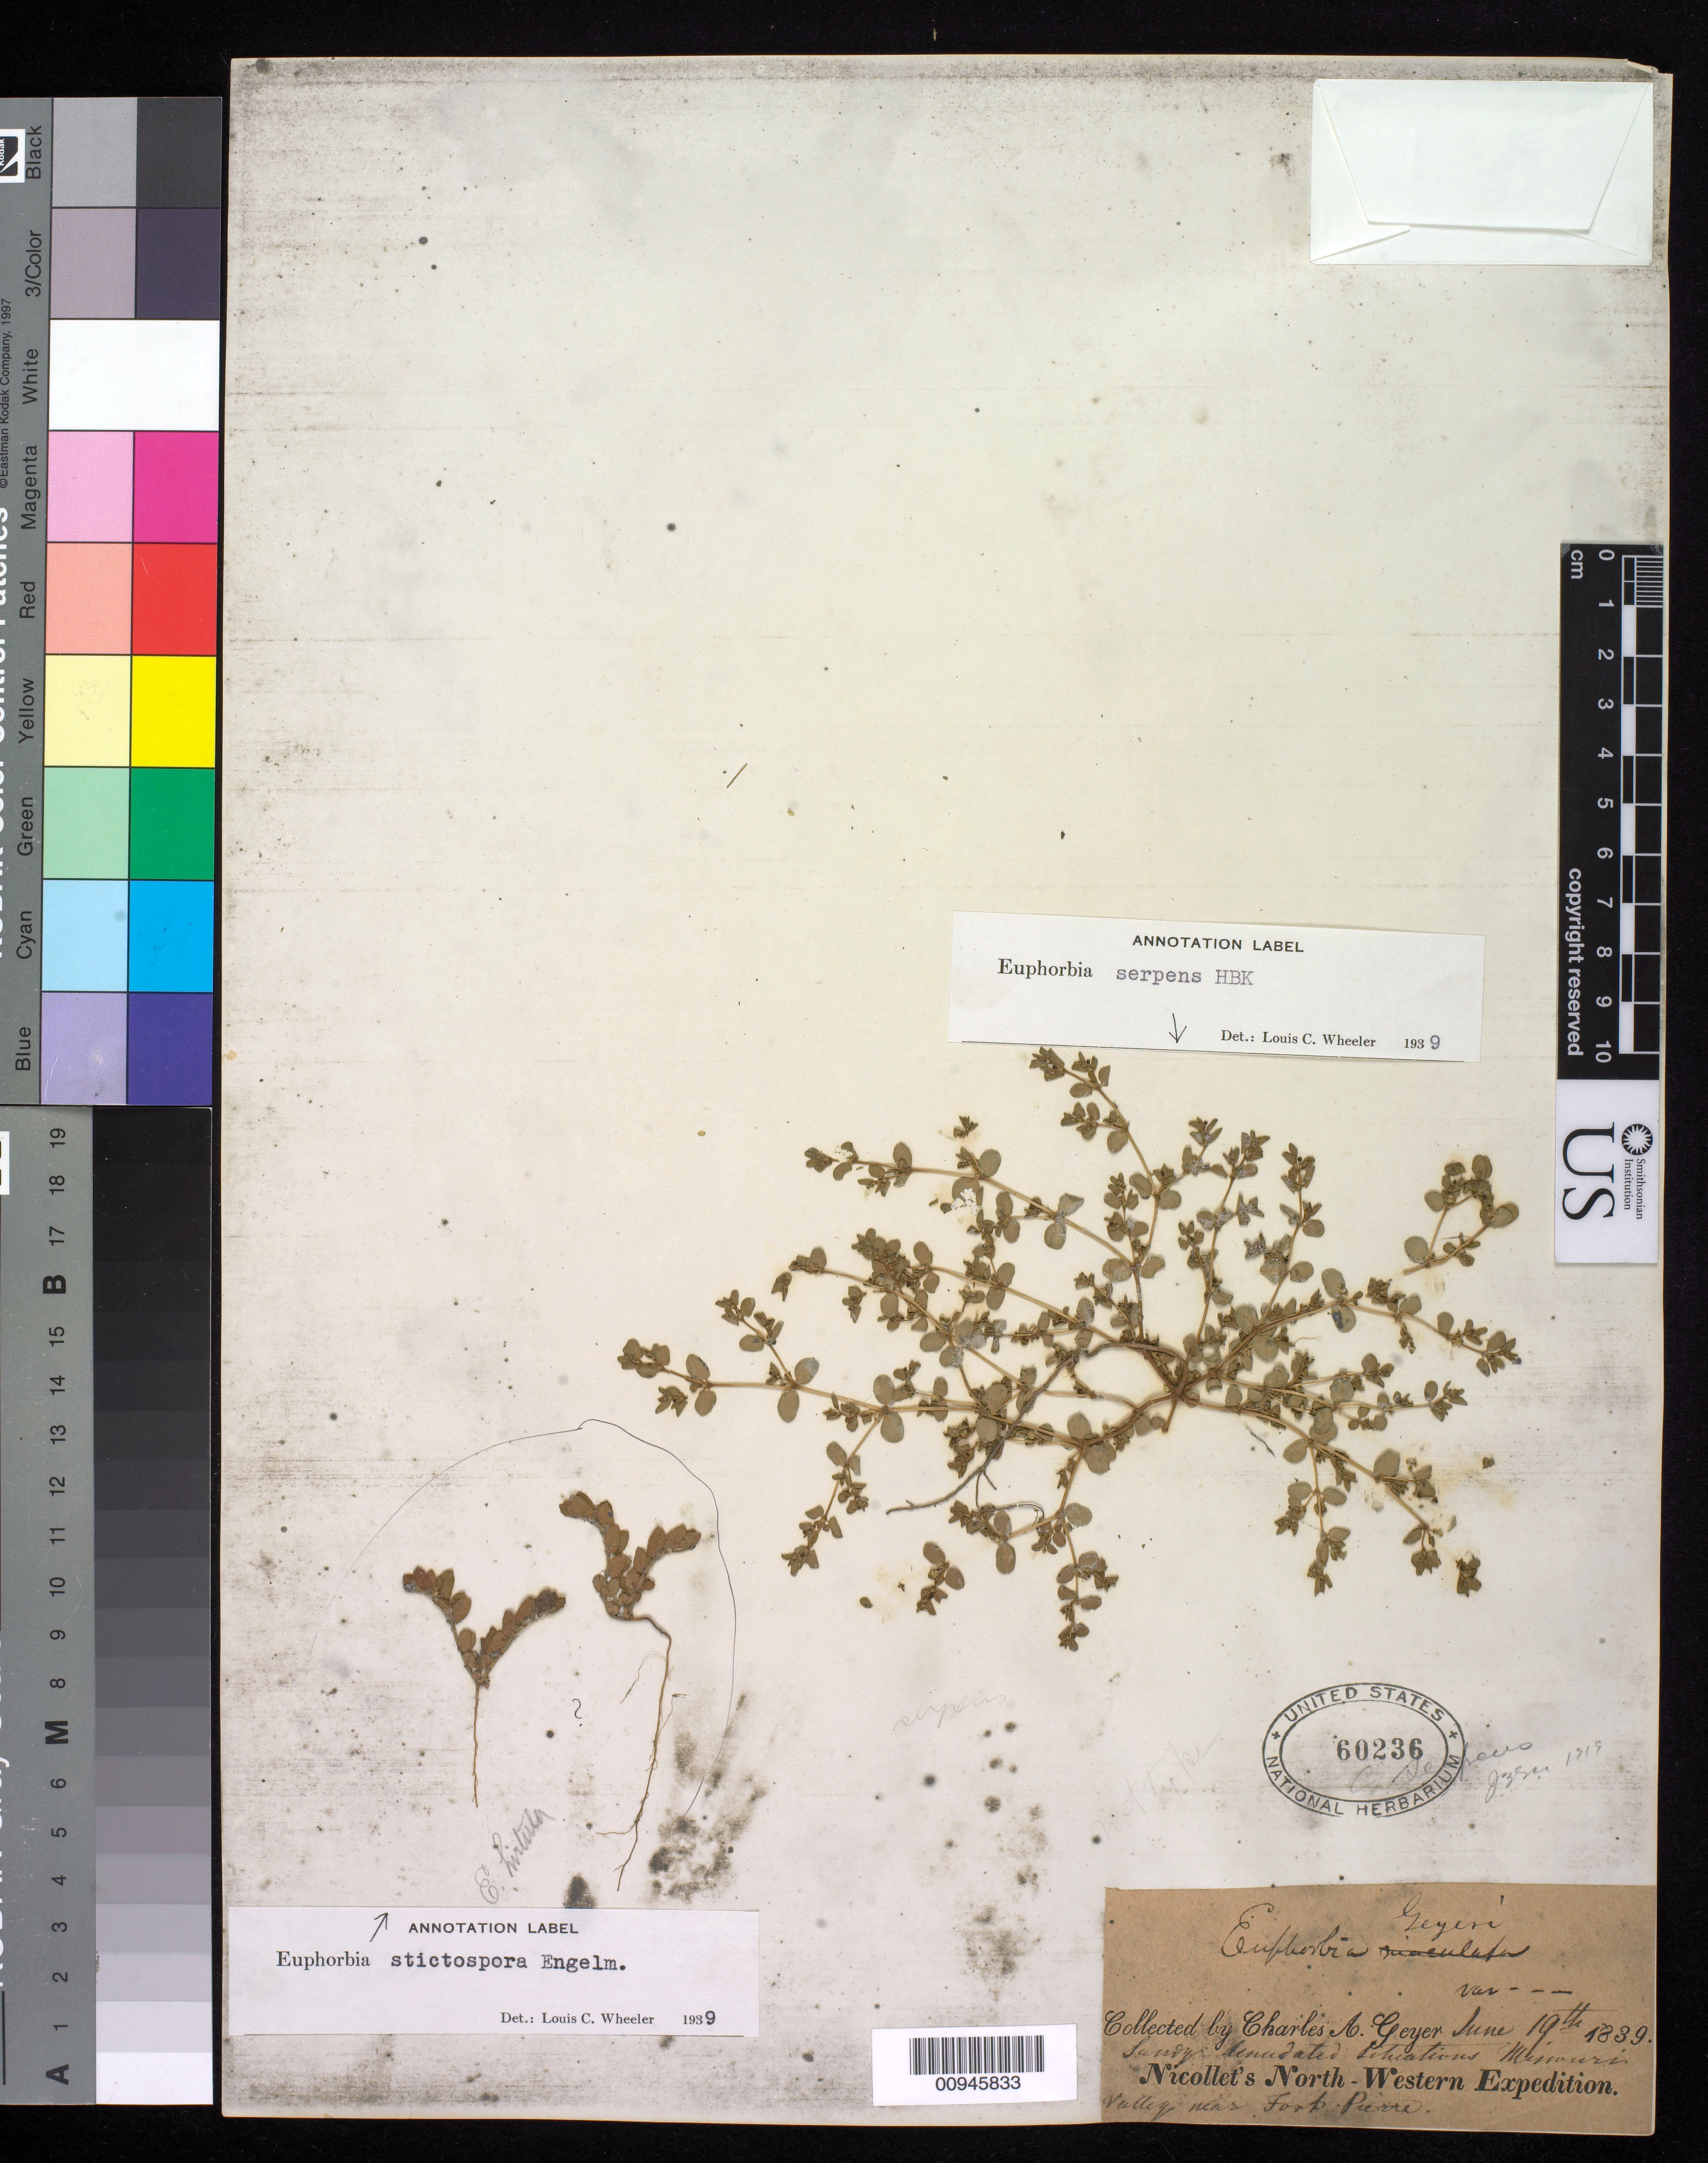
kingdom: Plantae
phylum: Tracheophyta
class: Magnoliopsida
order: Malpighiales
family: Euphorbiaceae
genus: Euphorbia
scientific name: Euphorbia stictospora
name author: Engelm.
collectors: C. A. Geyer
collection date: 1839-06-19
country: United States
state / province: South Dakota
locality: Valley near Fort Pierre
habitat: Sandy denudated situations.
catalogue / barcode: US 60236